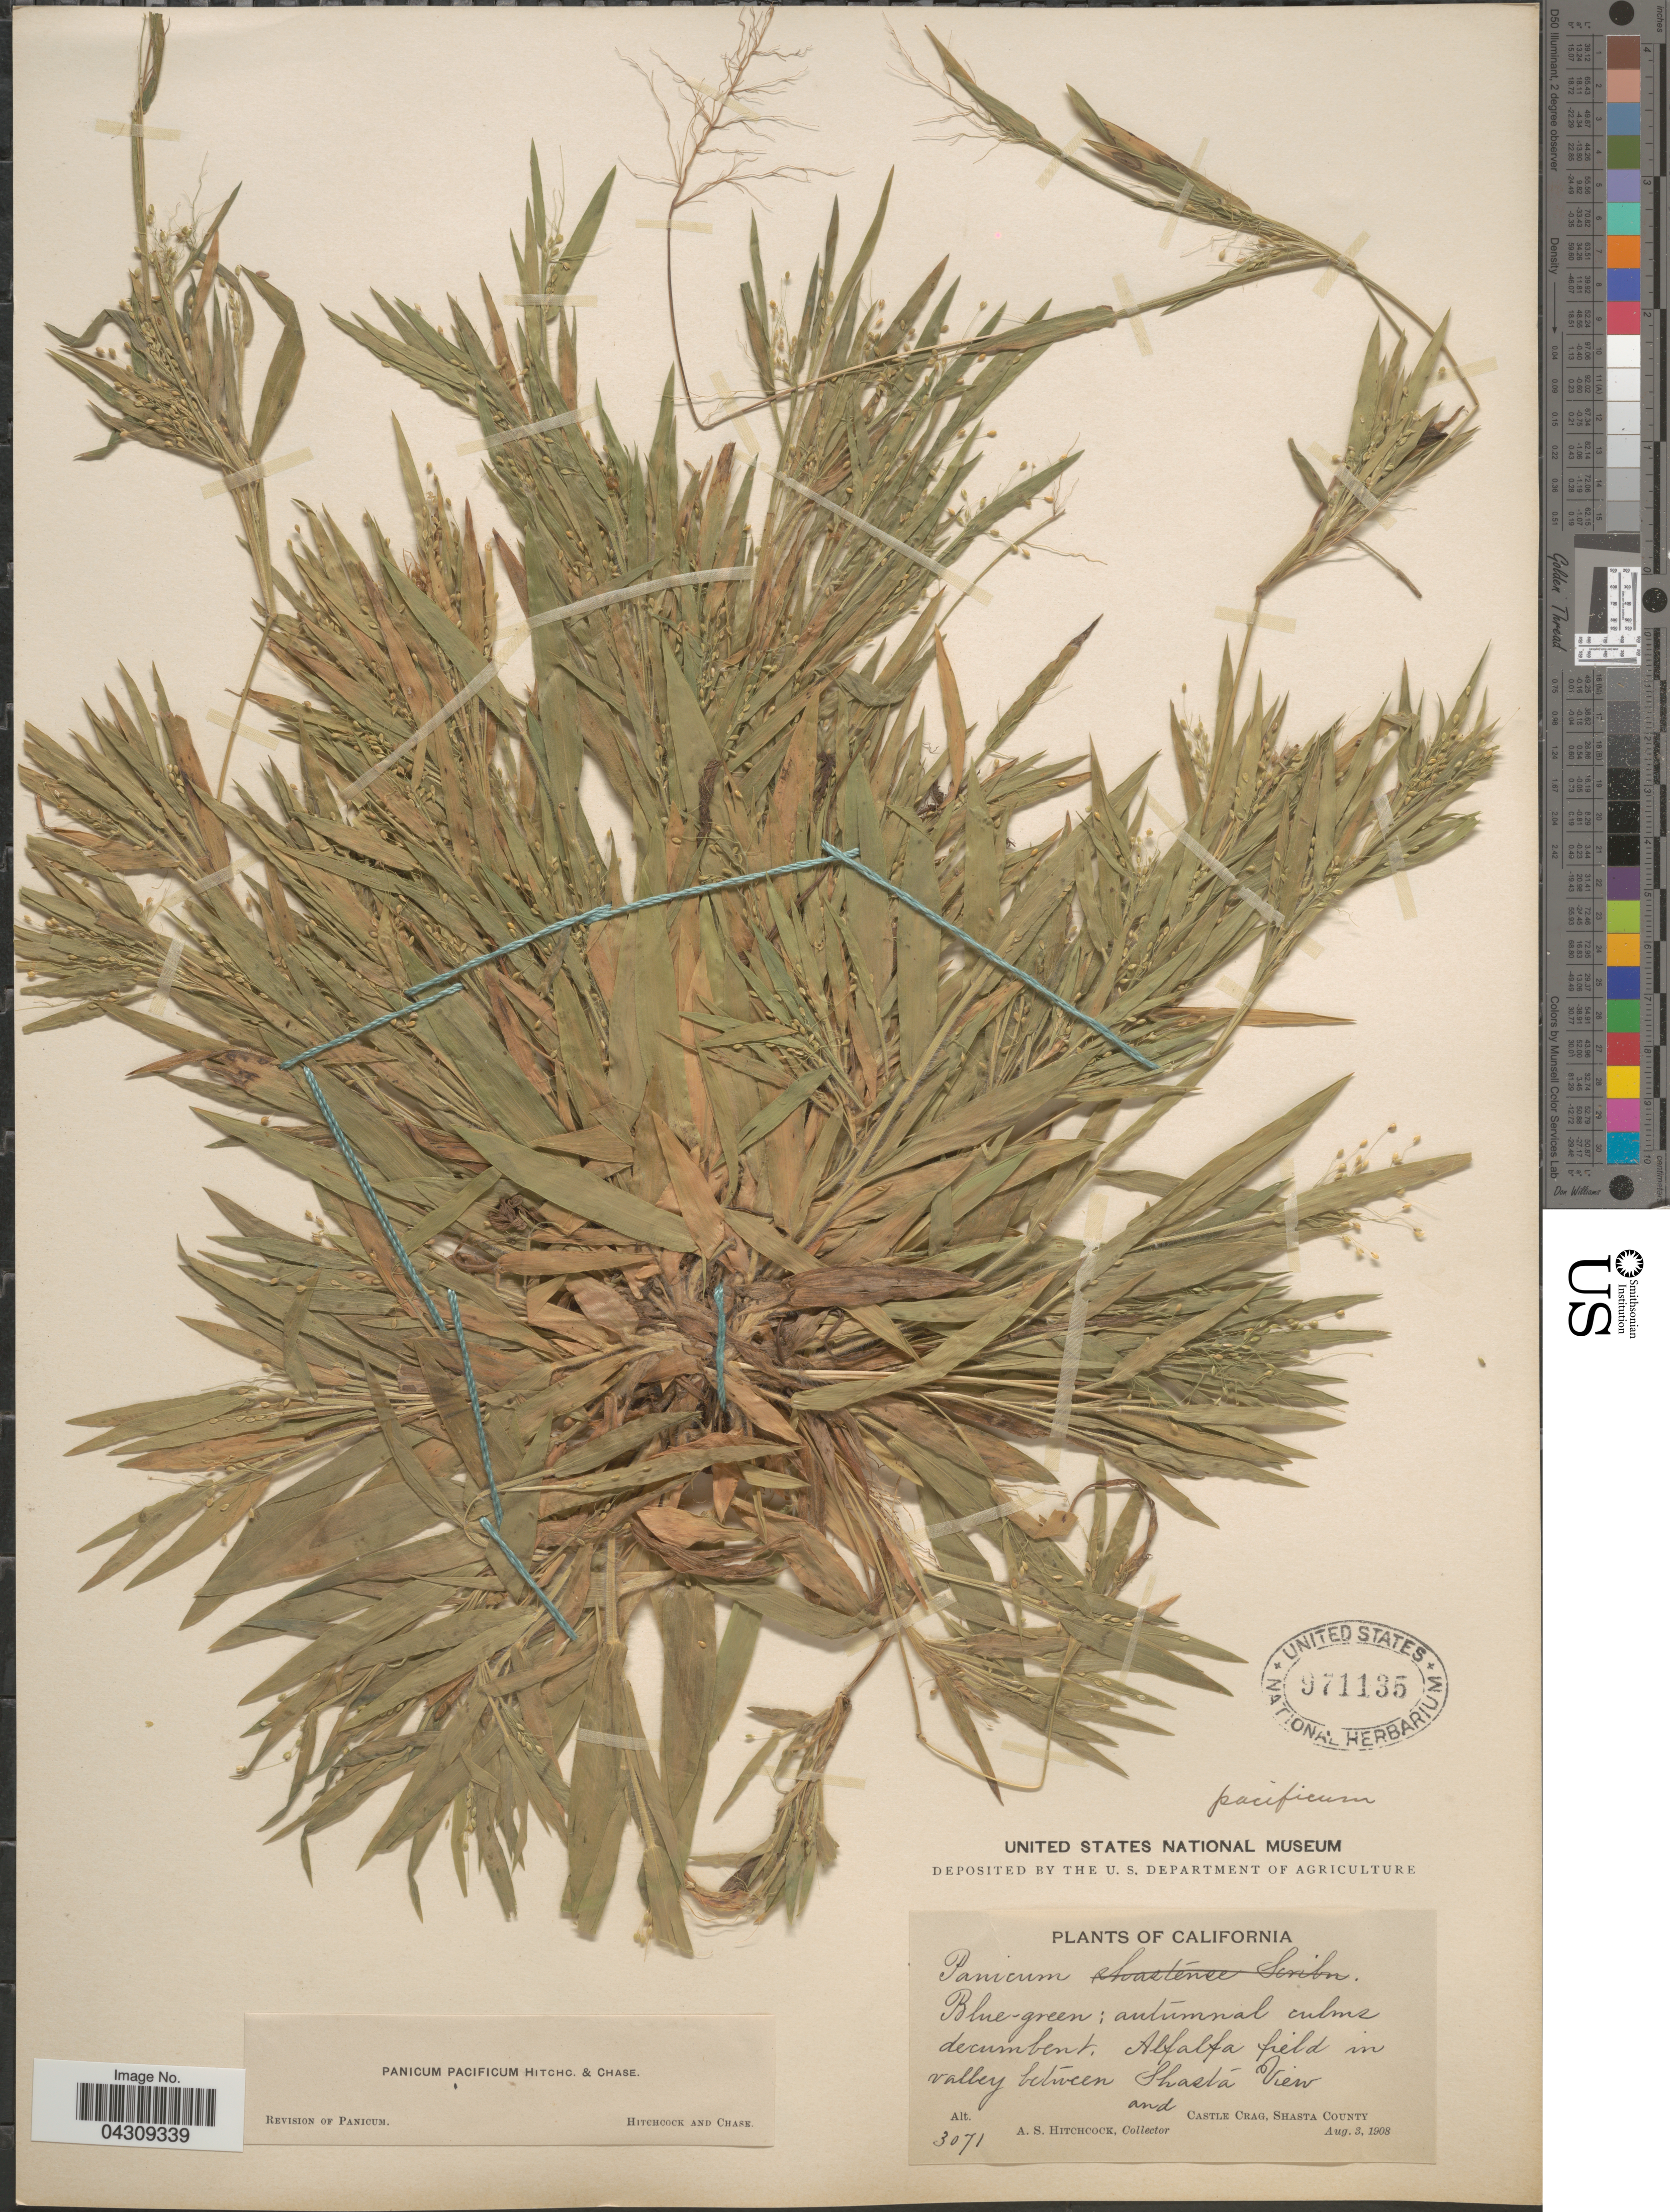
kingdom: Plantae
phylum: Tracheophyta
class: Liliopsida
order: Poales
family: Poaceae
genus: Dichanthelium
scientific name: Dichanthelium acuminatum var. acuminatum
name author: (Sw.) Gould & C.A. Clark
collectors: A. S. Hitchcock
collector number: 3071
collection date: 1908-08-03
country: United States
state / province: California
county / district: Shasta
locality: Alfalfa field in valley between Shasta View and Castle Crag, Shasta County.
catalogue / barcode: US 971135